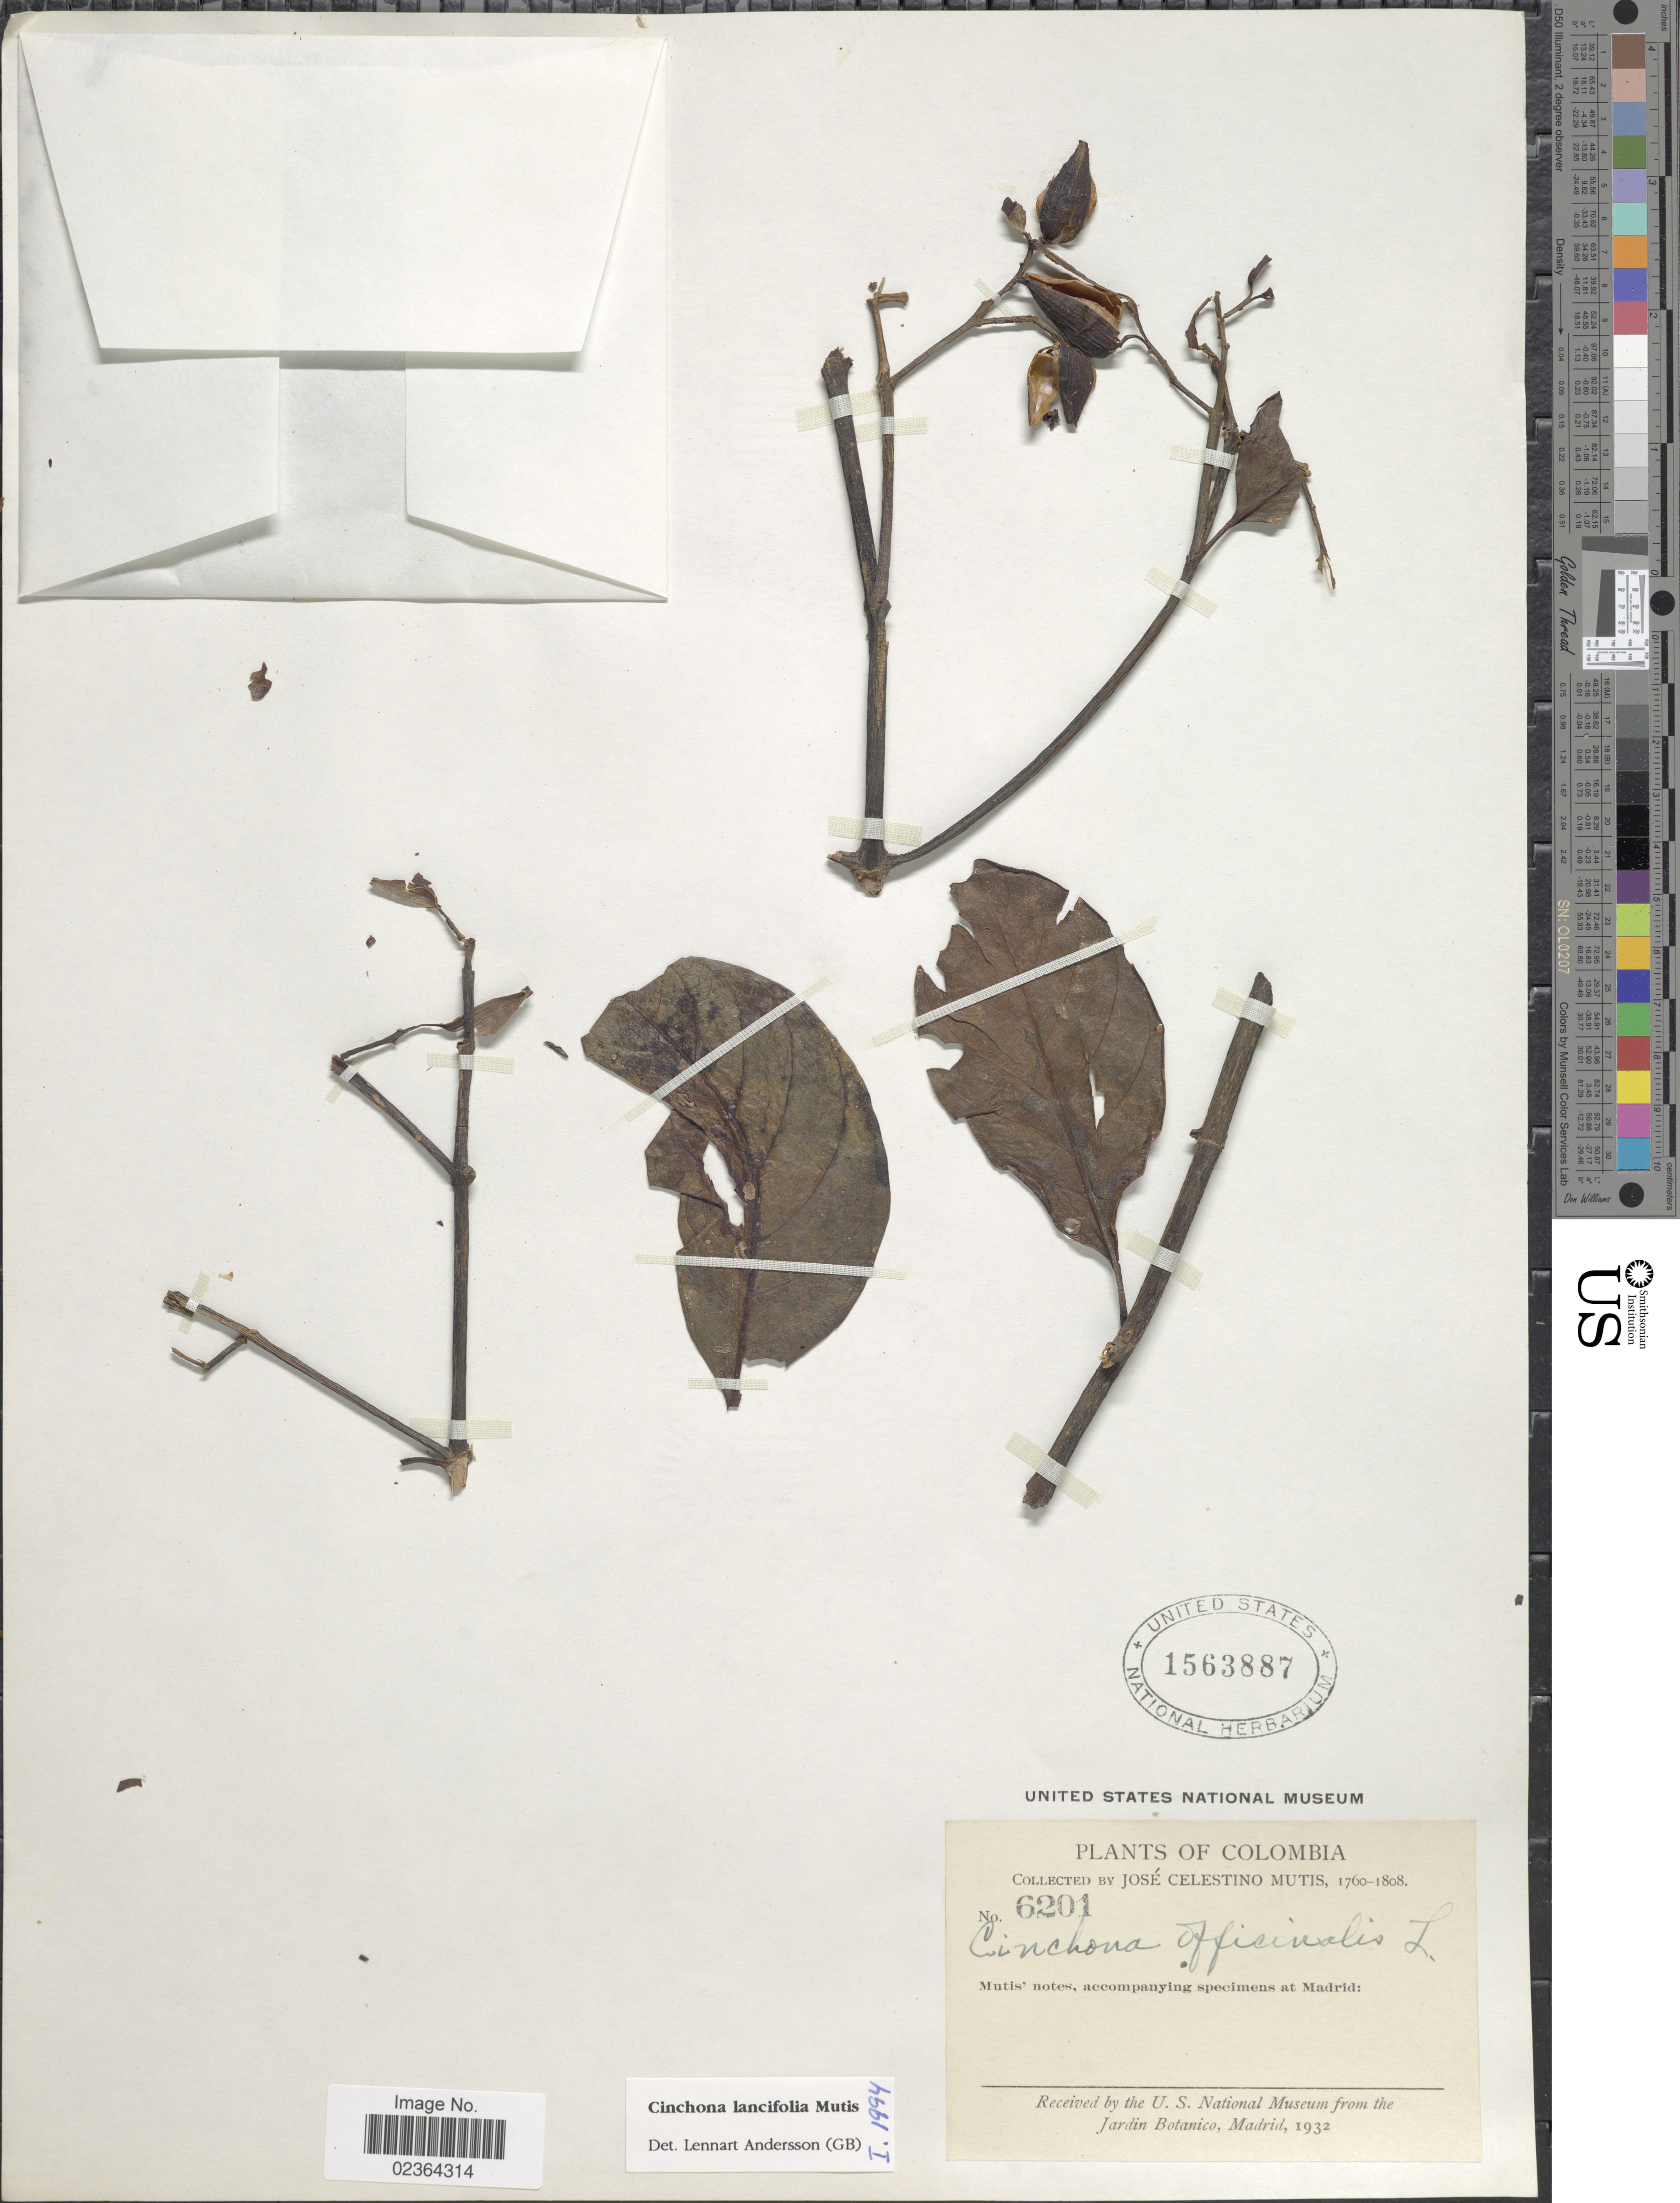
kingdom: Plantae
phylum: Tracheophyta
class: Magnoliopsida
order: Gentianales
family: Rubiaceae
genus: Cinchona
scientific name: Cinchona lancifolia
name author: Mutis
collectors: J. C. B. Mutis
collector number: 6201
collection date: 1760/1808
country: Colombia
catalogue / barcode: US 1563887